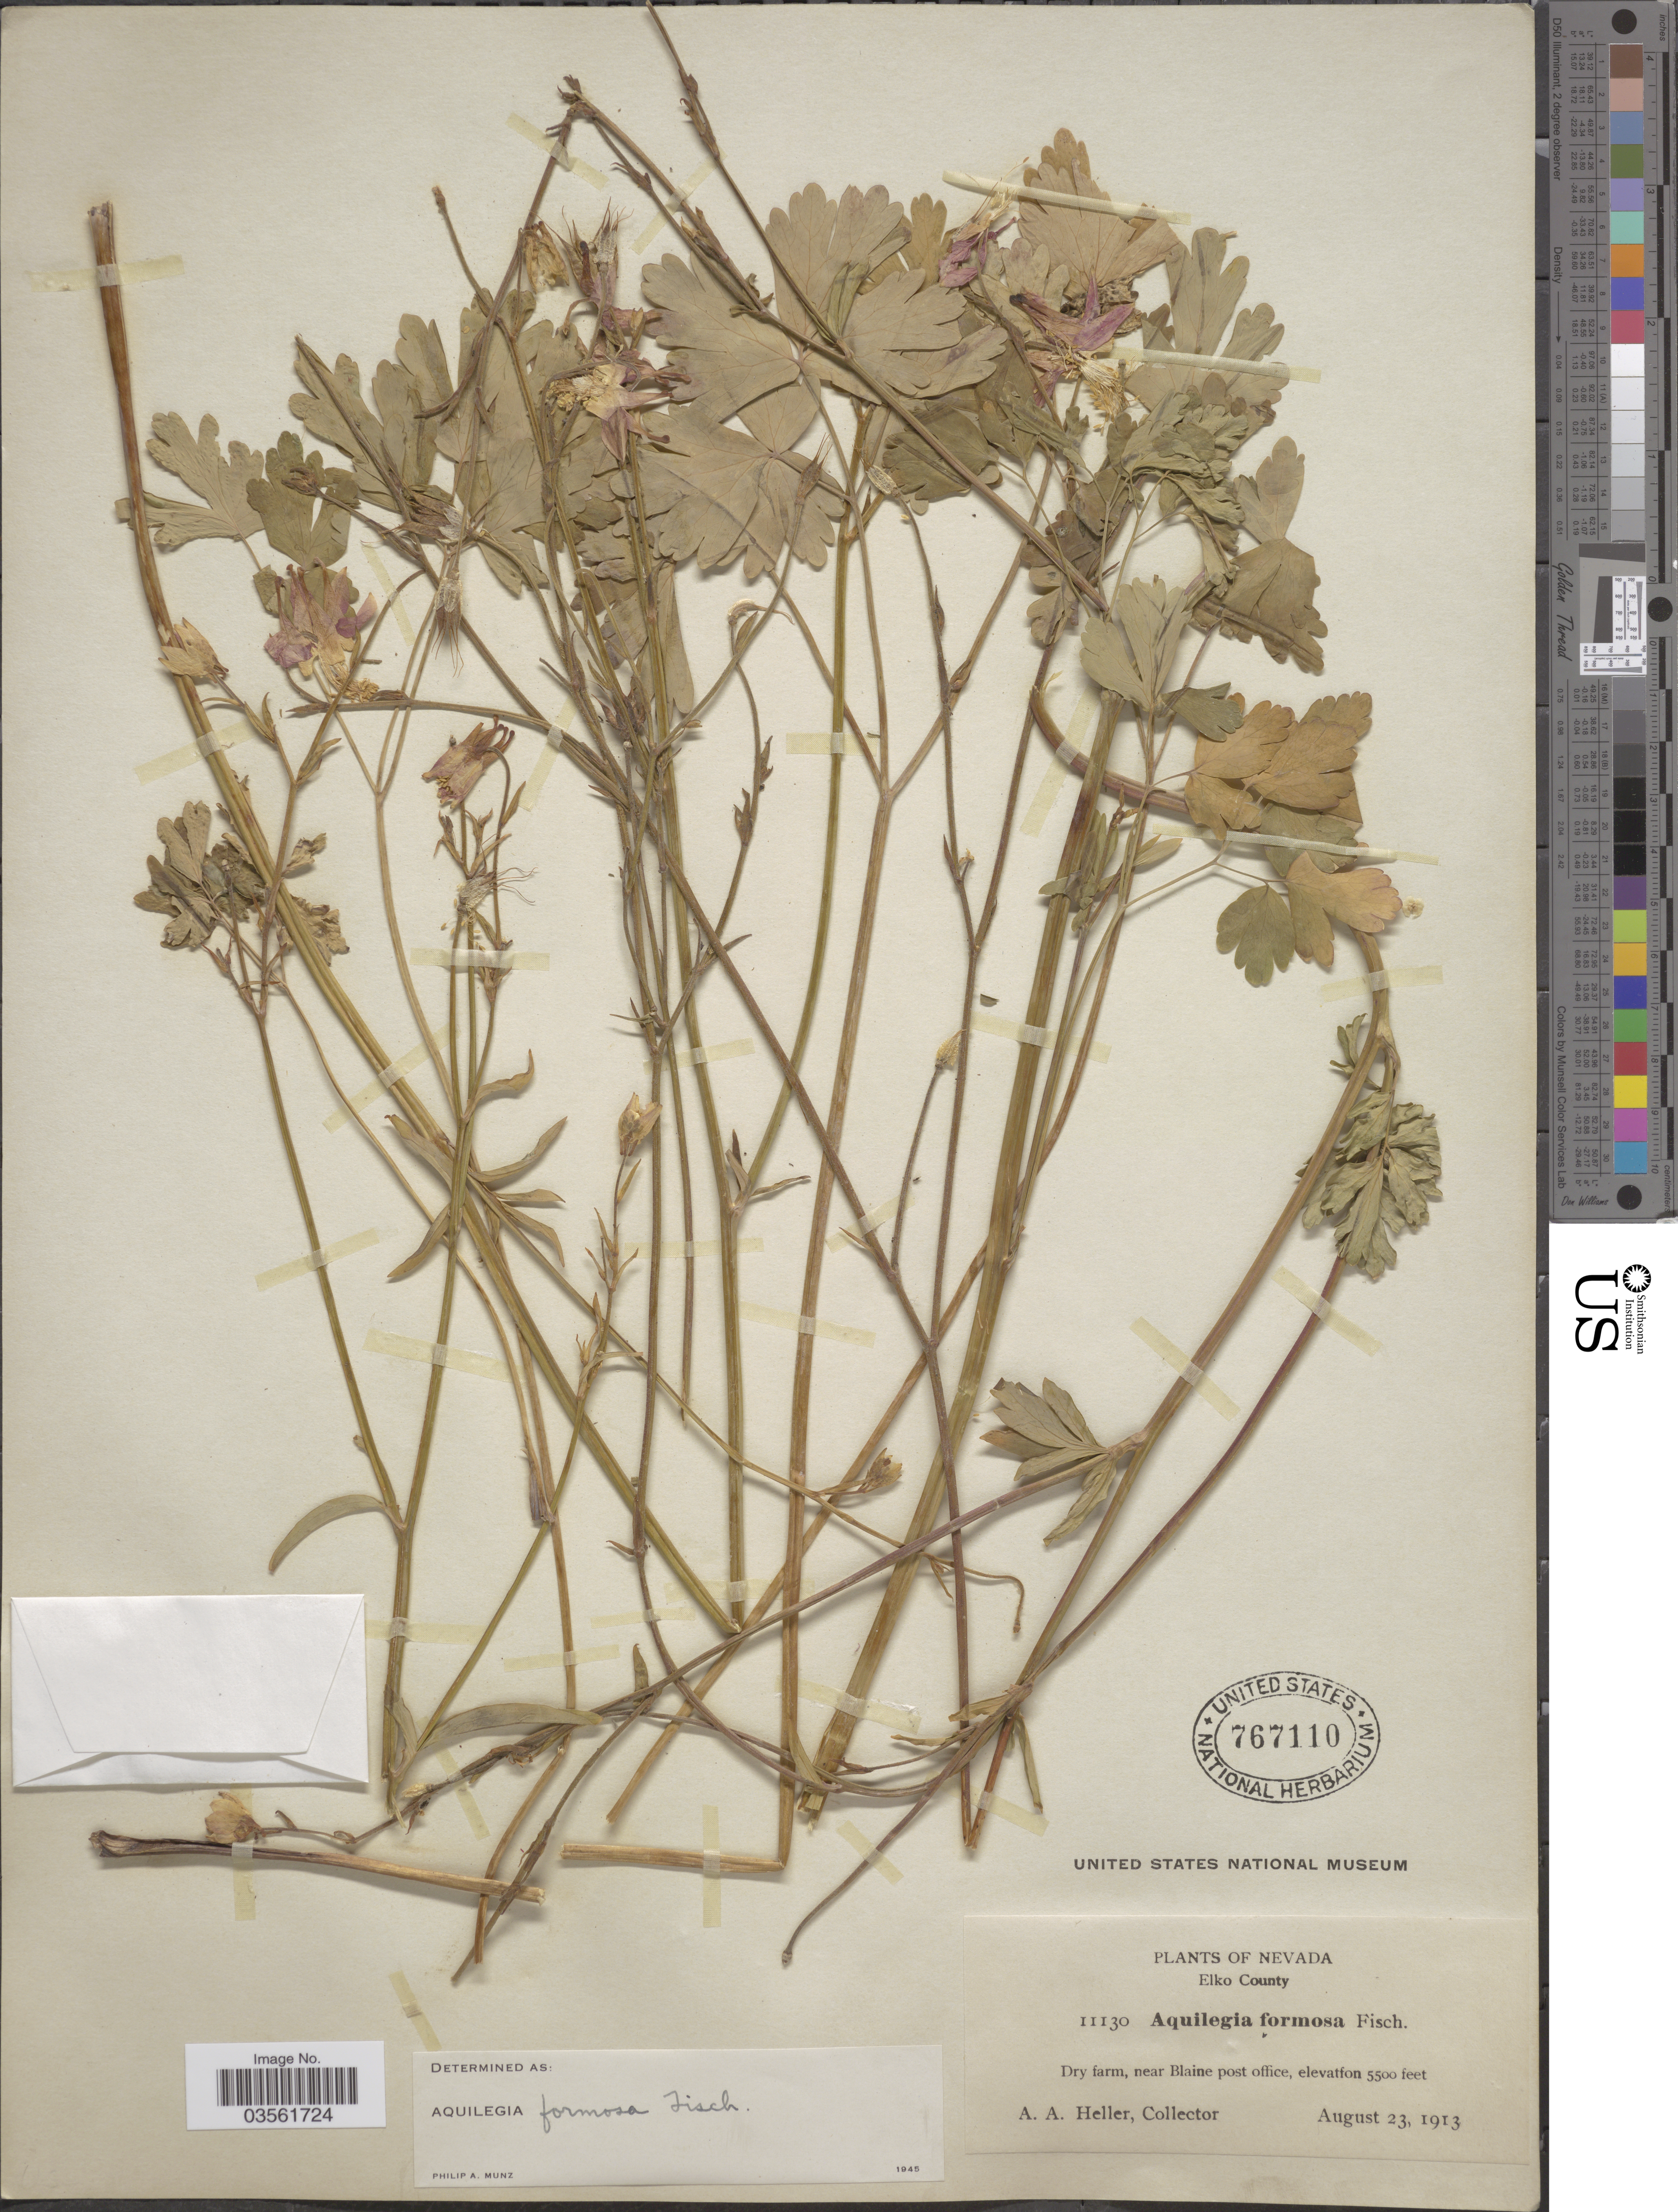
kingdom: Plantae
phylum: Tracheophyta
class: Magnoliopsida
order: Ranunculales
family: Ranunculaceae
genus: Aquilegia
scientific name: Aquilegia formosa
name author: Fisch. ex DC.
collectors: A. A. Heller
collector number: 11130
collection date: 1913-08-23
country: United States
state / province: Nevada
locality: Elko County. Near Blaine post office.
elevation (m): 1676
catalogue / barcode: US 767110